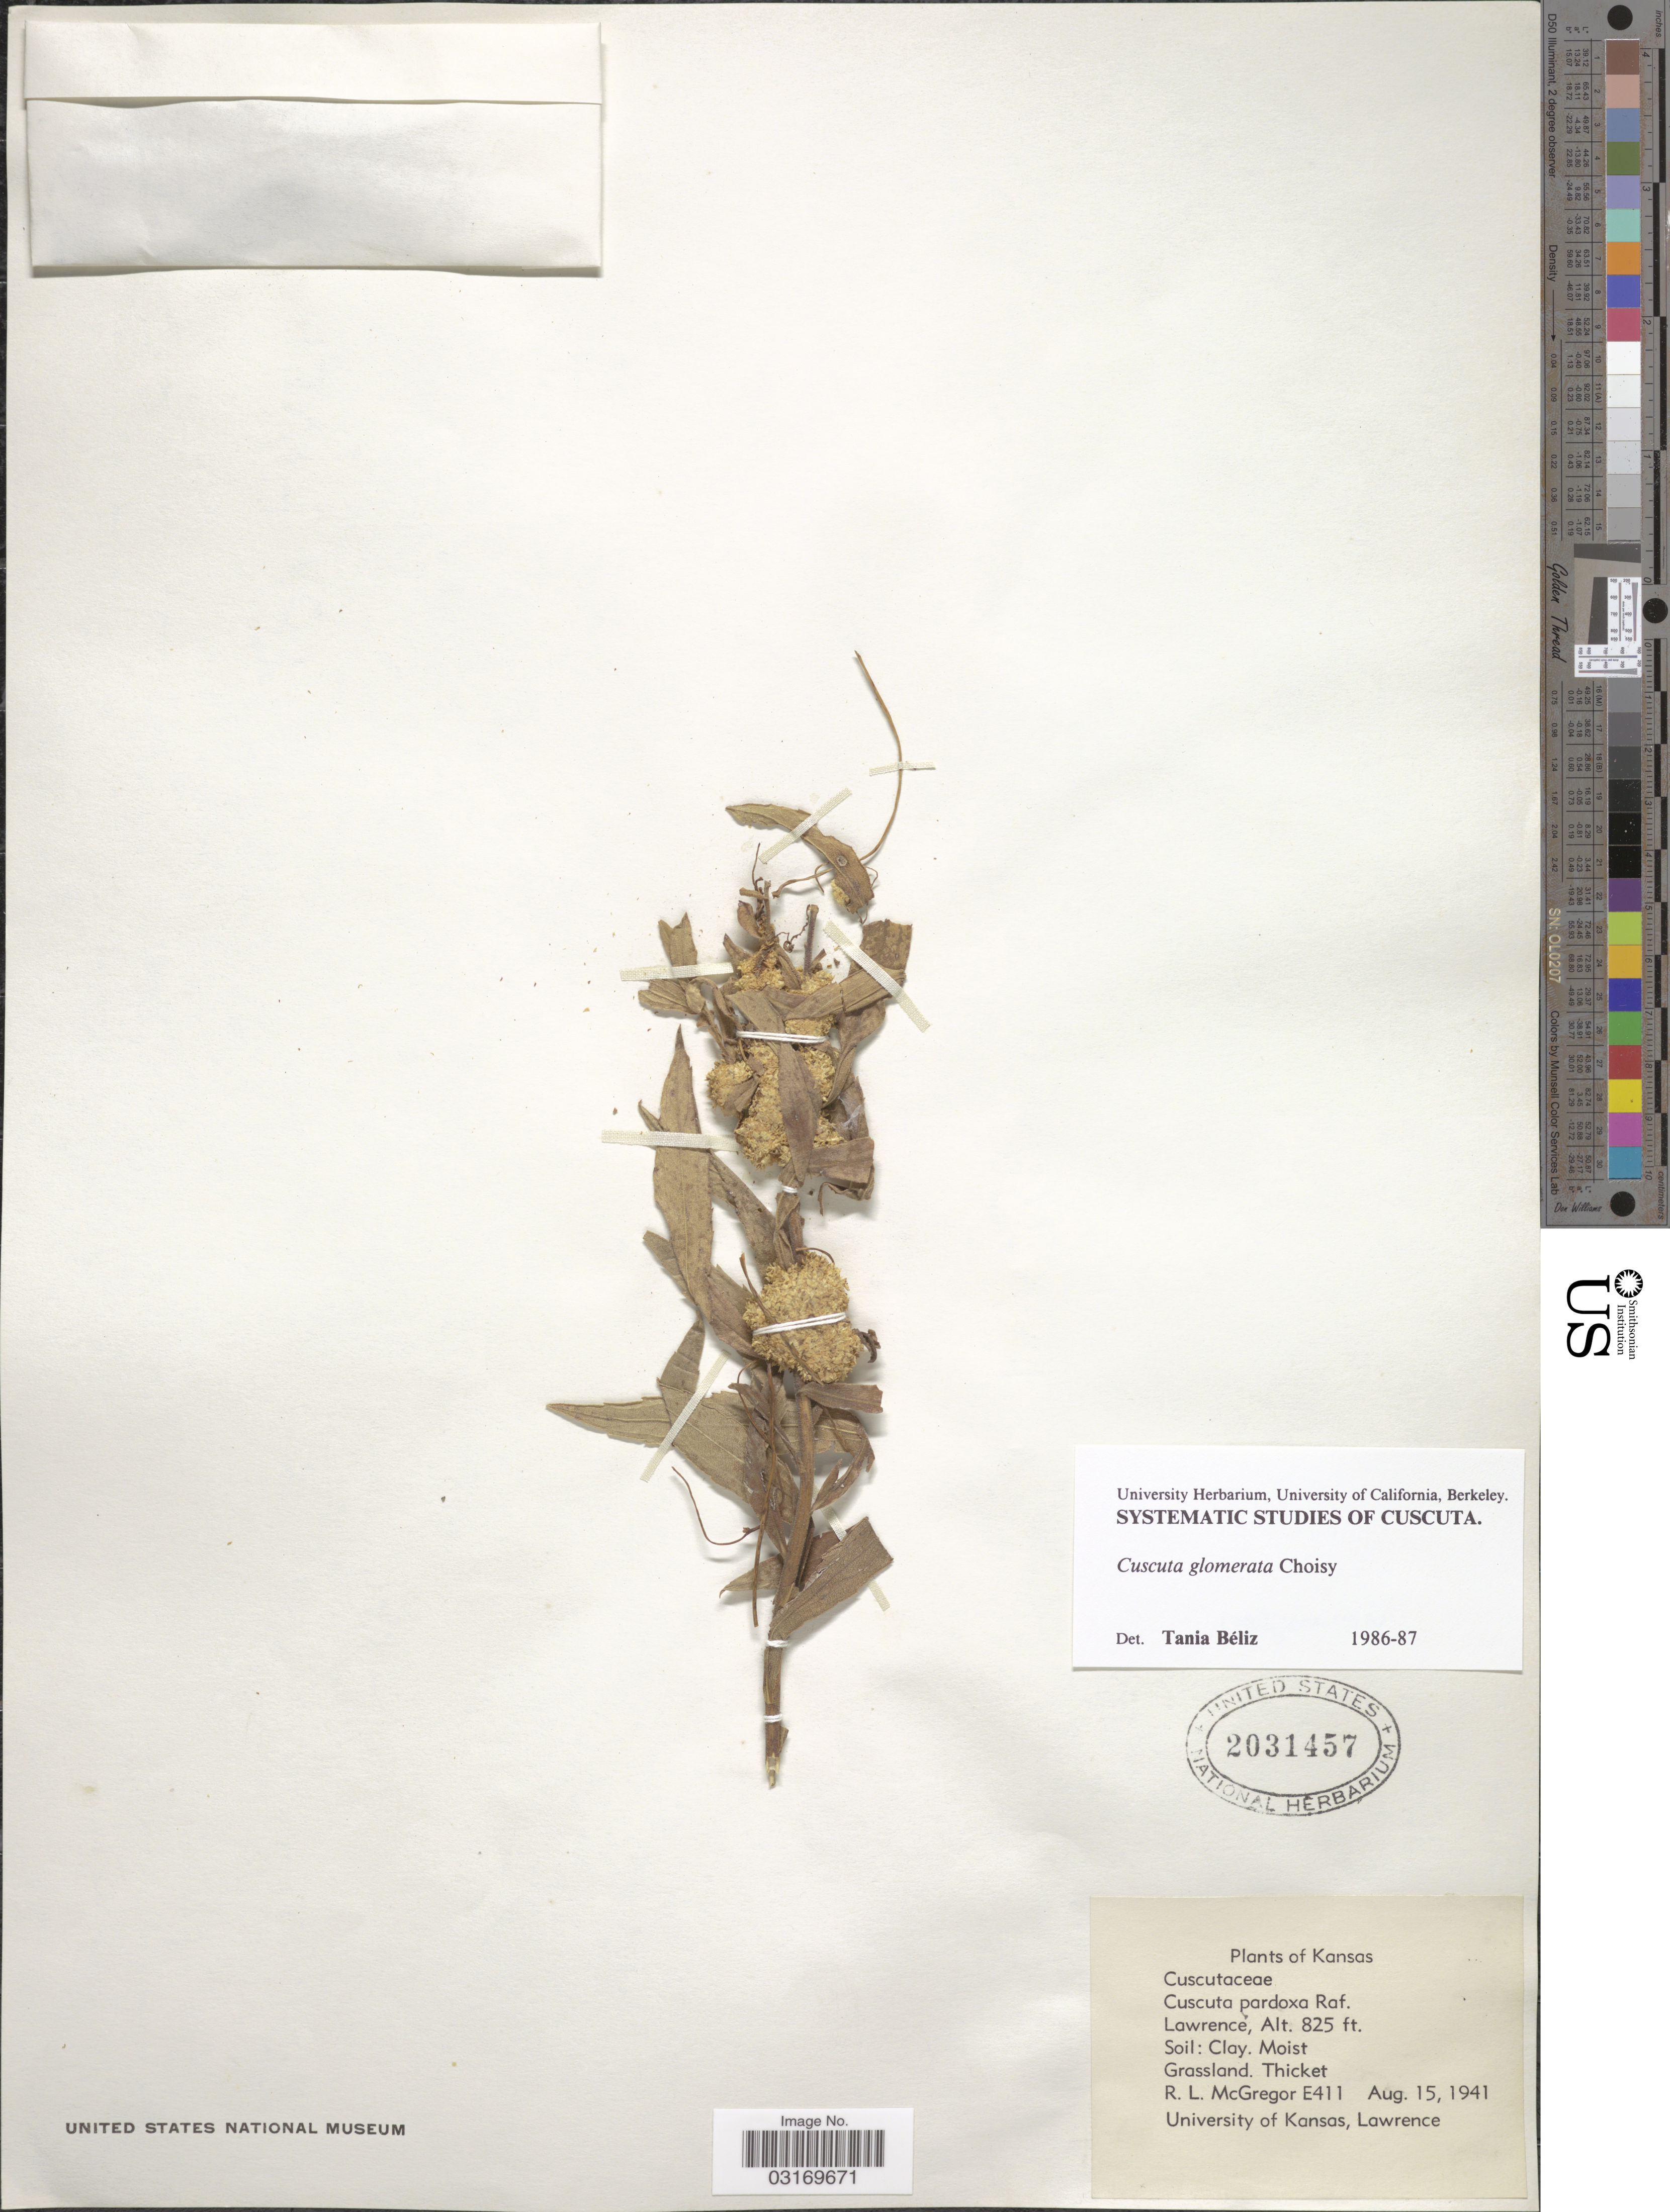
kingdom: Plantae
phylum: Tracheophyta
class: Magnoliopsida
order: Solanales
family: Convolvulaceae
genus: Cuscuta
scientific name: Cuscuta glomerata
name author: Chris.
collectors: R. McGregor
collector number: E411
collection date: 1941-08-15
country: United States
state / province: Kansas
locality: Lawrence.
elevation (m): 251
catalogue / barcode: US 2031457